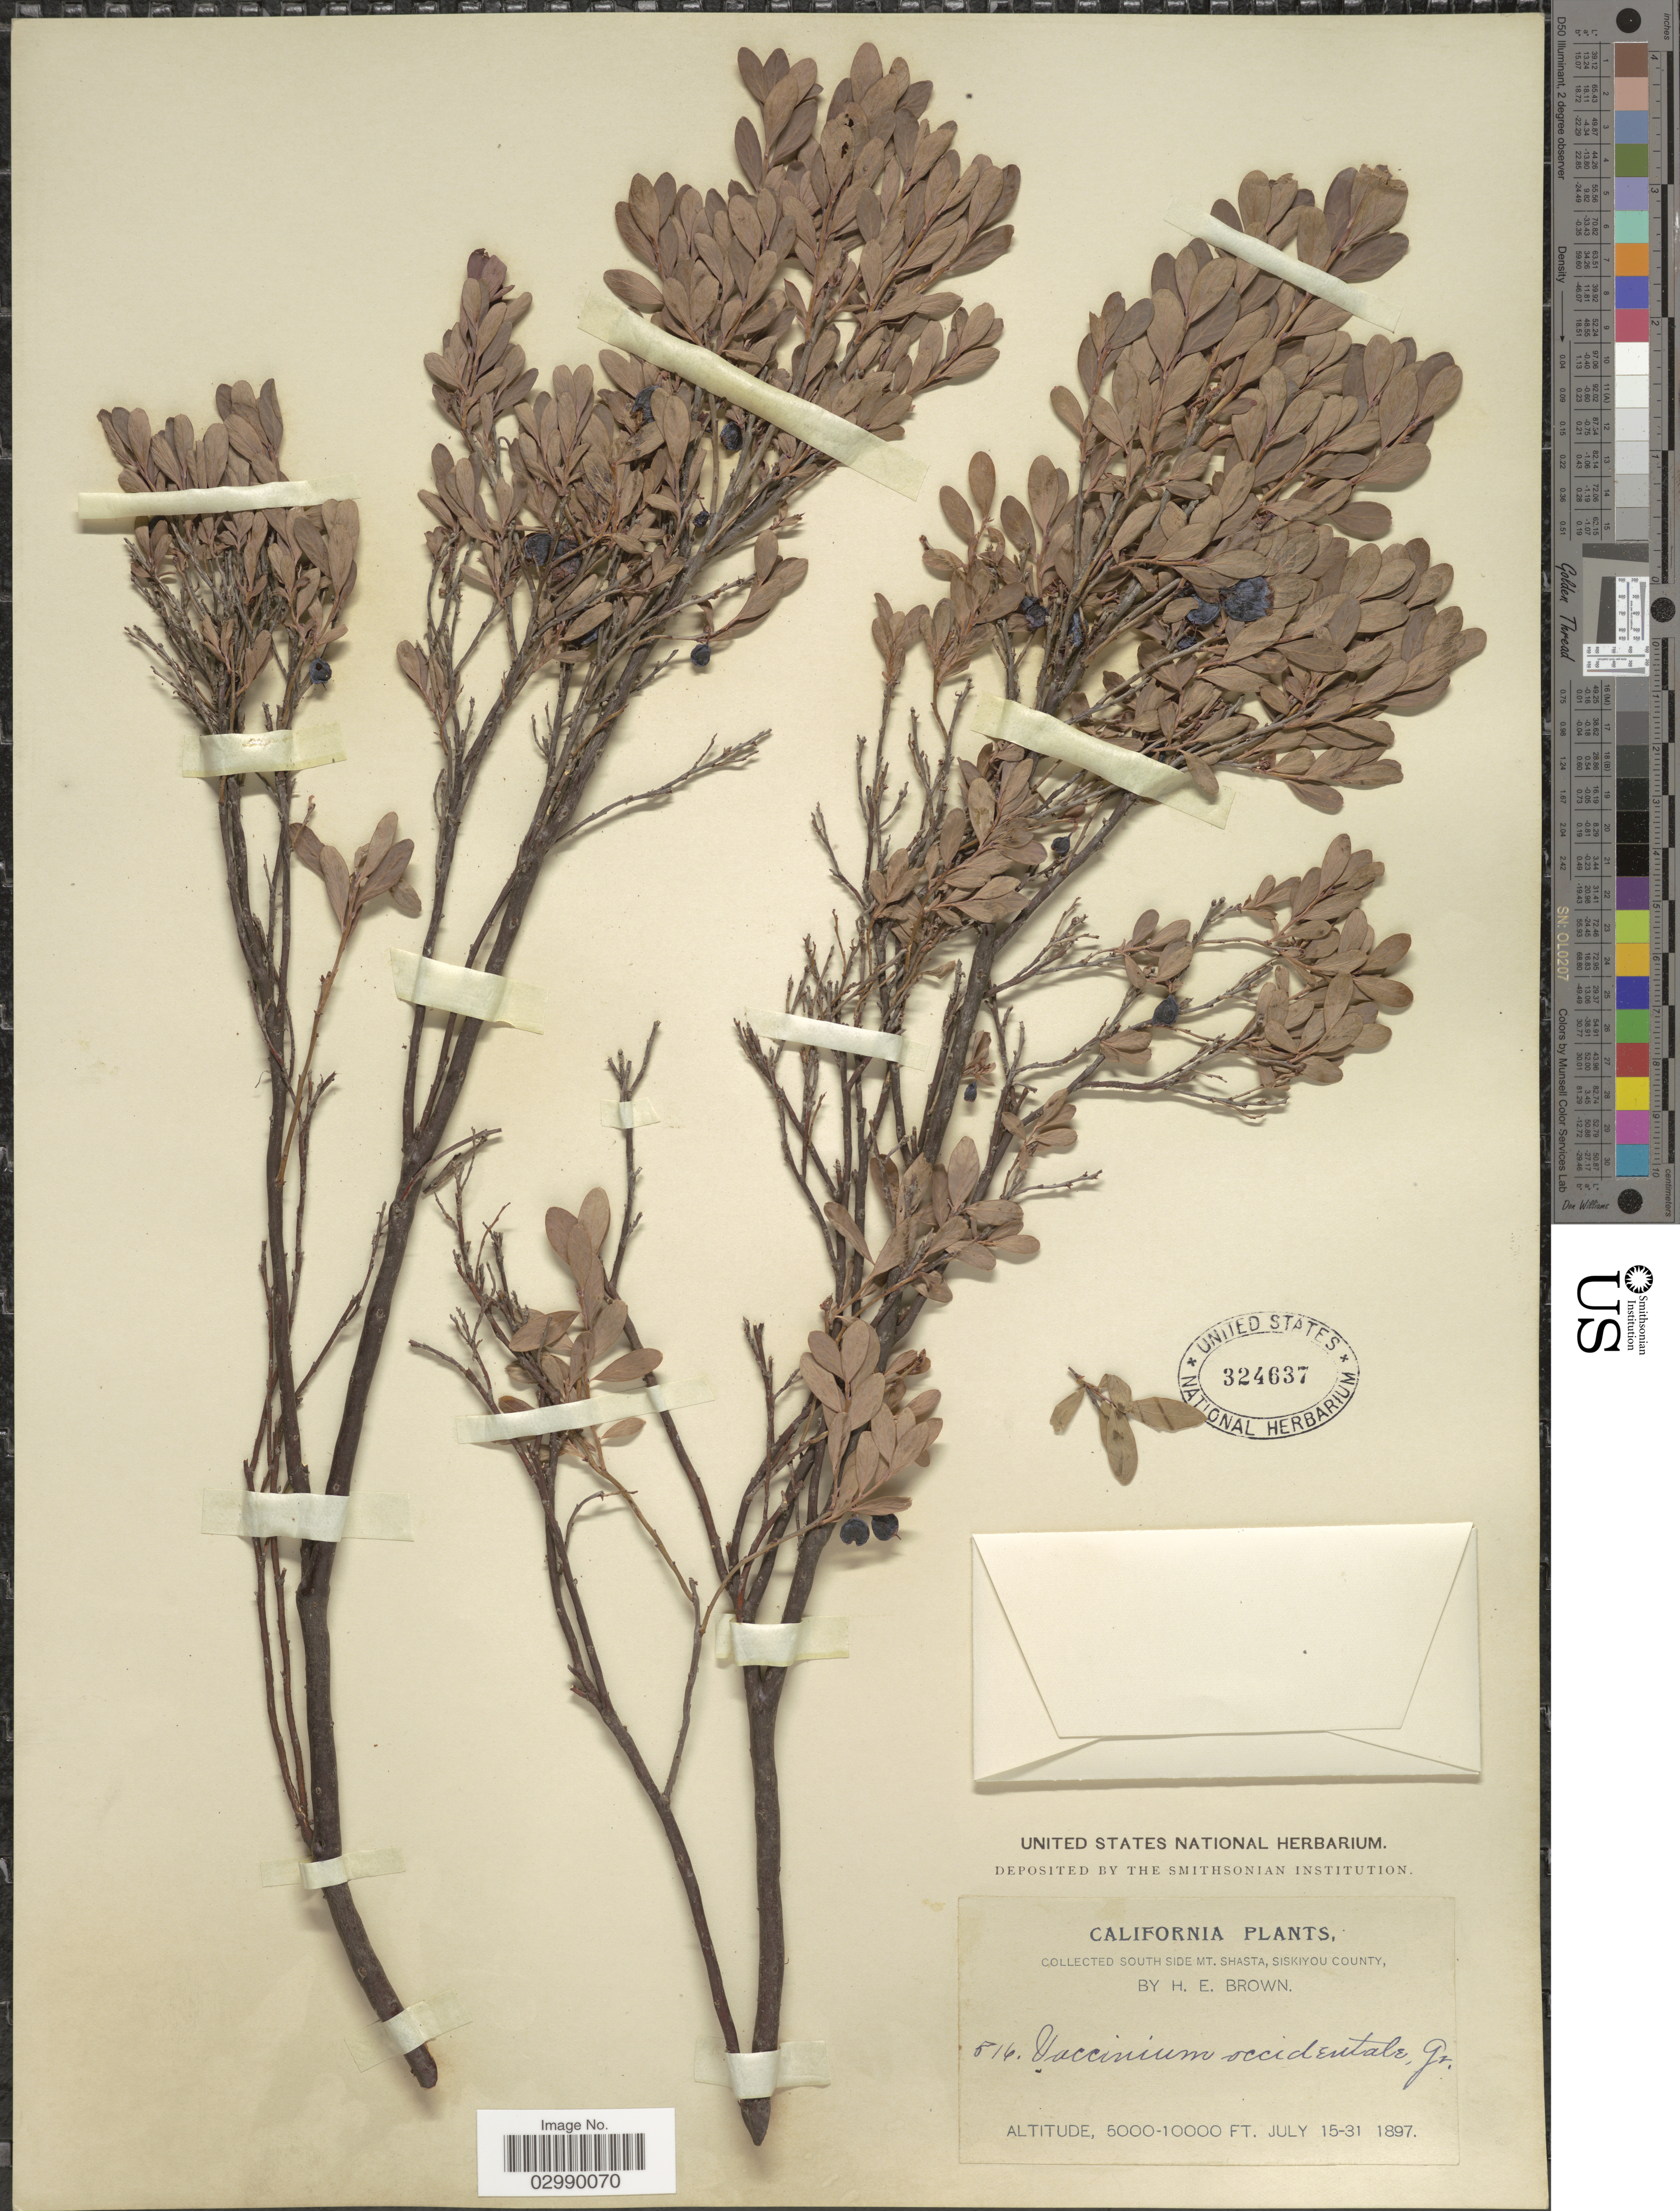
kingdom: Plantae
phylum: Tracheophyta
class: Magnoliopsida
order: Ericales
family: Ericaceae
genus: Vaccinium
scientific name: Vaccinium uliginosum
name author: L.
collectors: H. E. Brown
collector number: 816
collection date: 1897-07-15/1897-07-31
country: United States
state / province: California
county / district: Siskiyou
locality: South side Mt., Shasta, Siskiyou County.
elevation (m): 1524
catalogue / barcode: US 324637